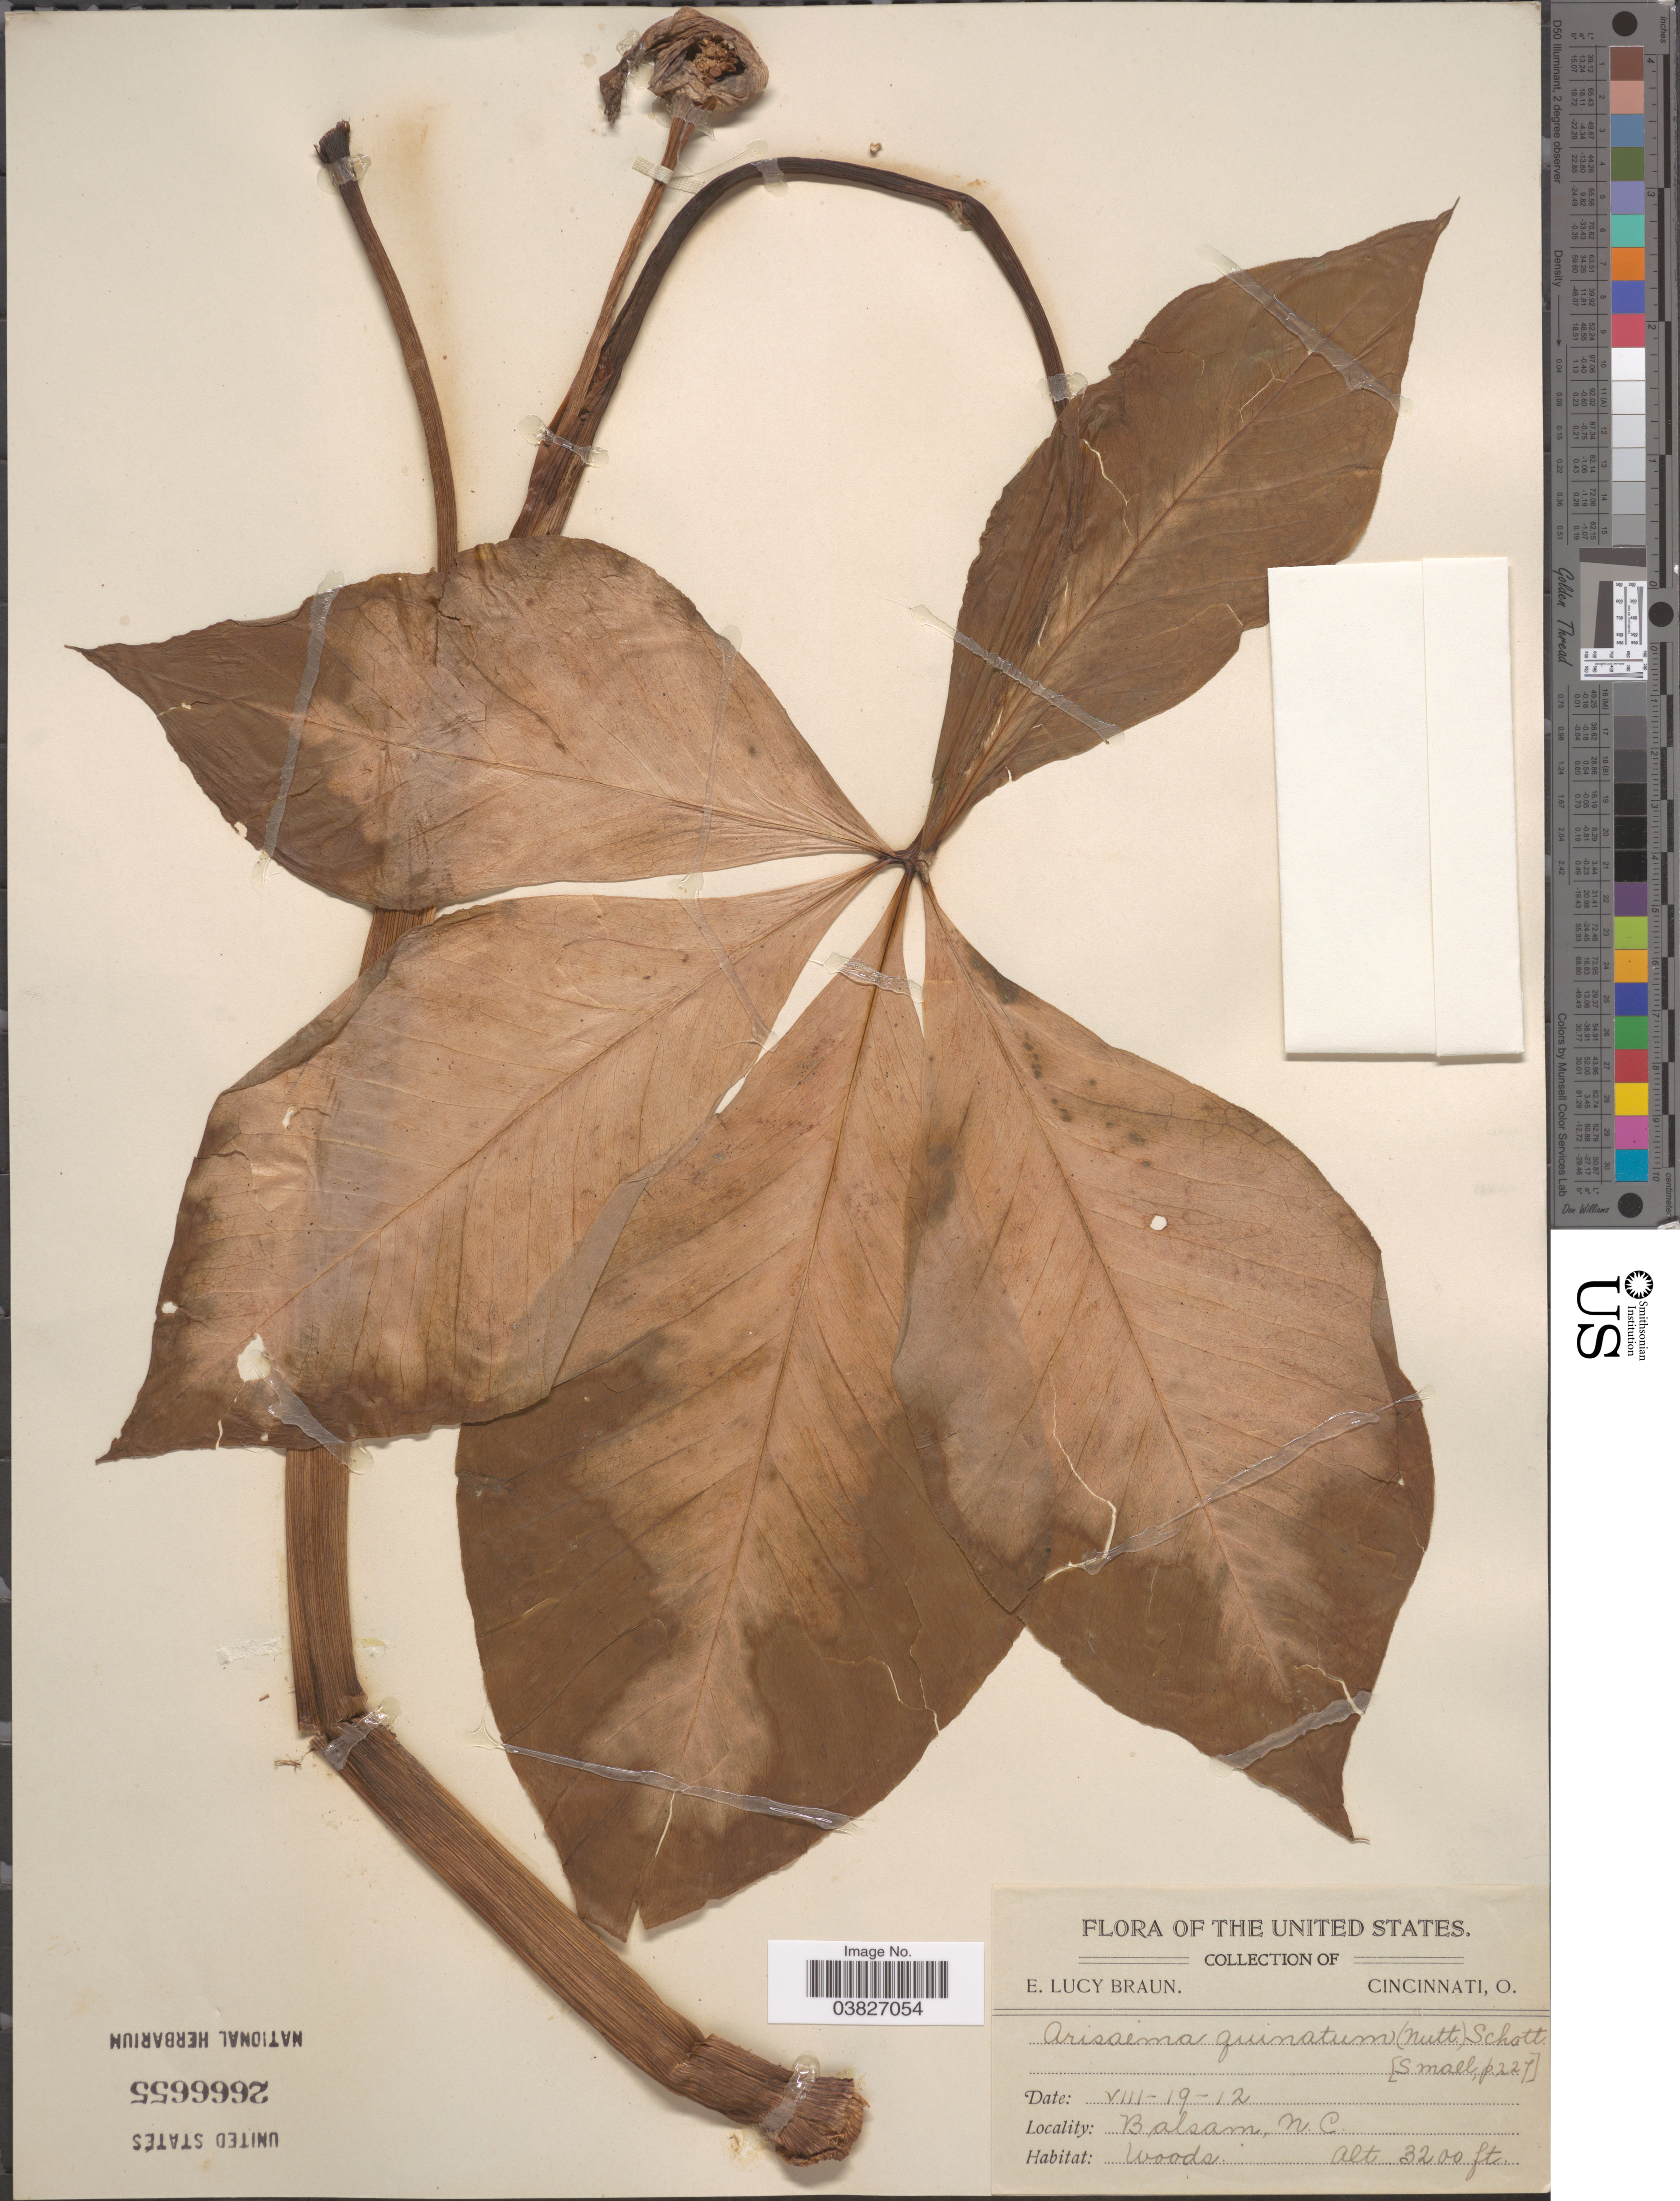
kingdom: Plantae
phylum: Tracheophyta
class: Liliopsida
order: Alismatales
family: Araceae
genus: Arisaema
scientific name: Arisaema quinatum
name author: (Nutt.) Schott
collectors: E. L. Braun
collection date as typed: Transcribed d/m/y: 19/8/12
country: United States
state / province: North Carolina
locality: Balsam.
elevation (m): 975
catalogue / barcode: US 2666655